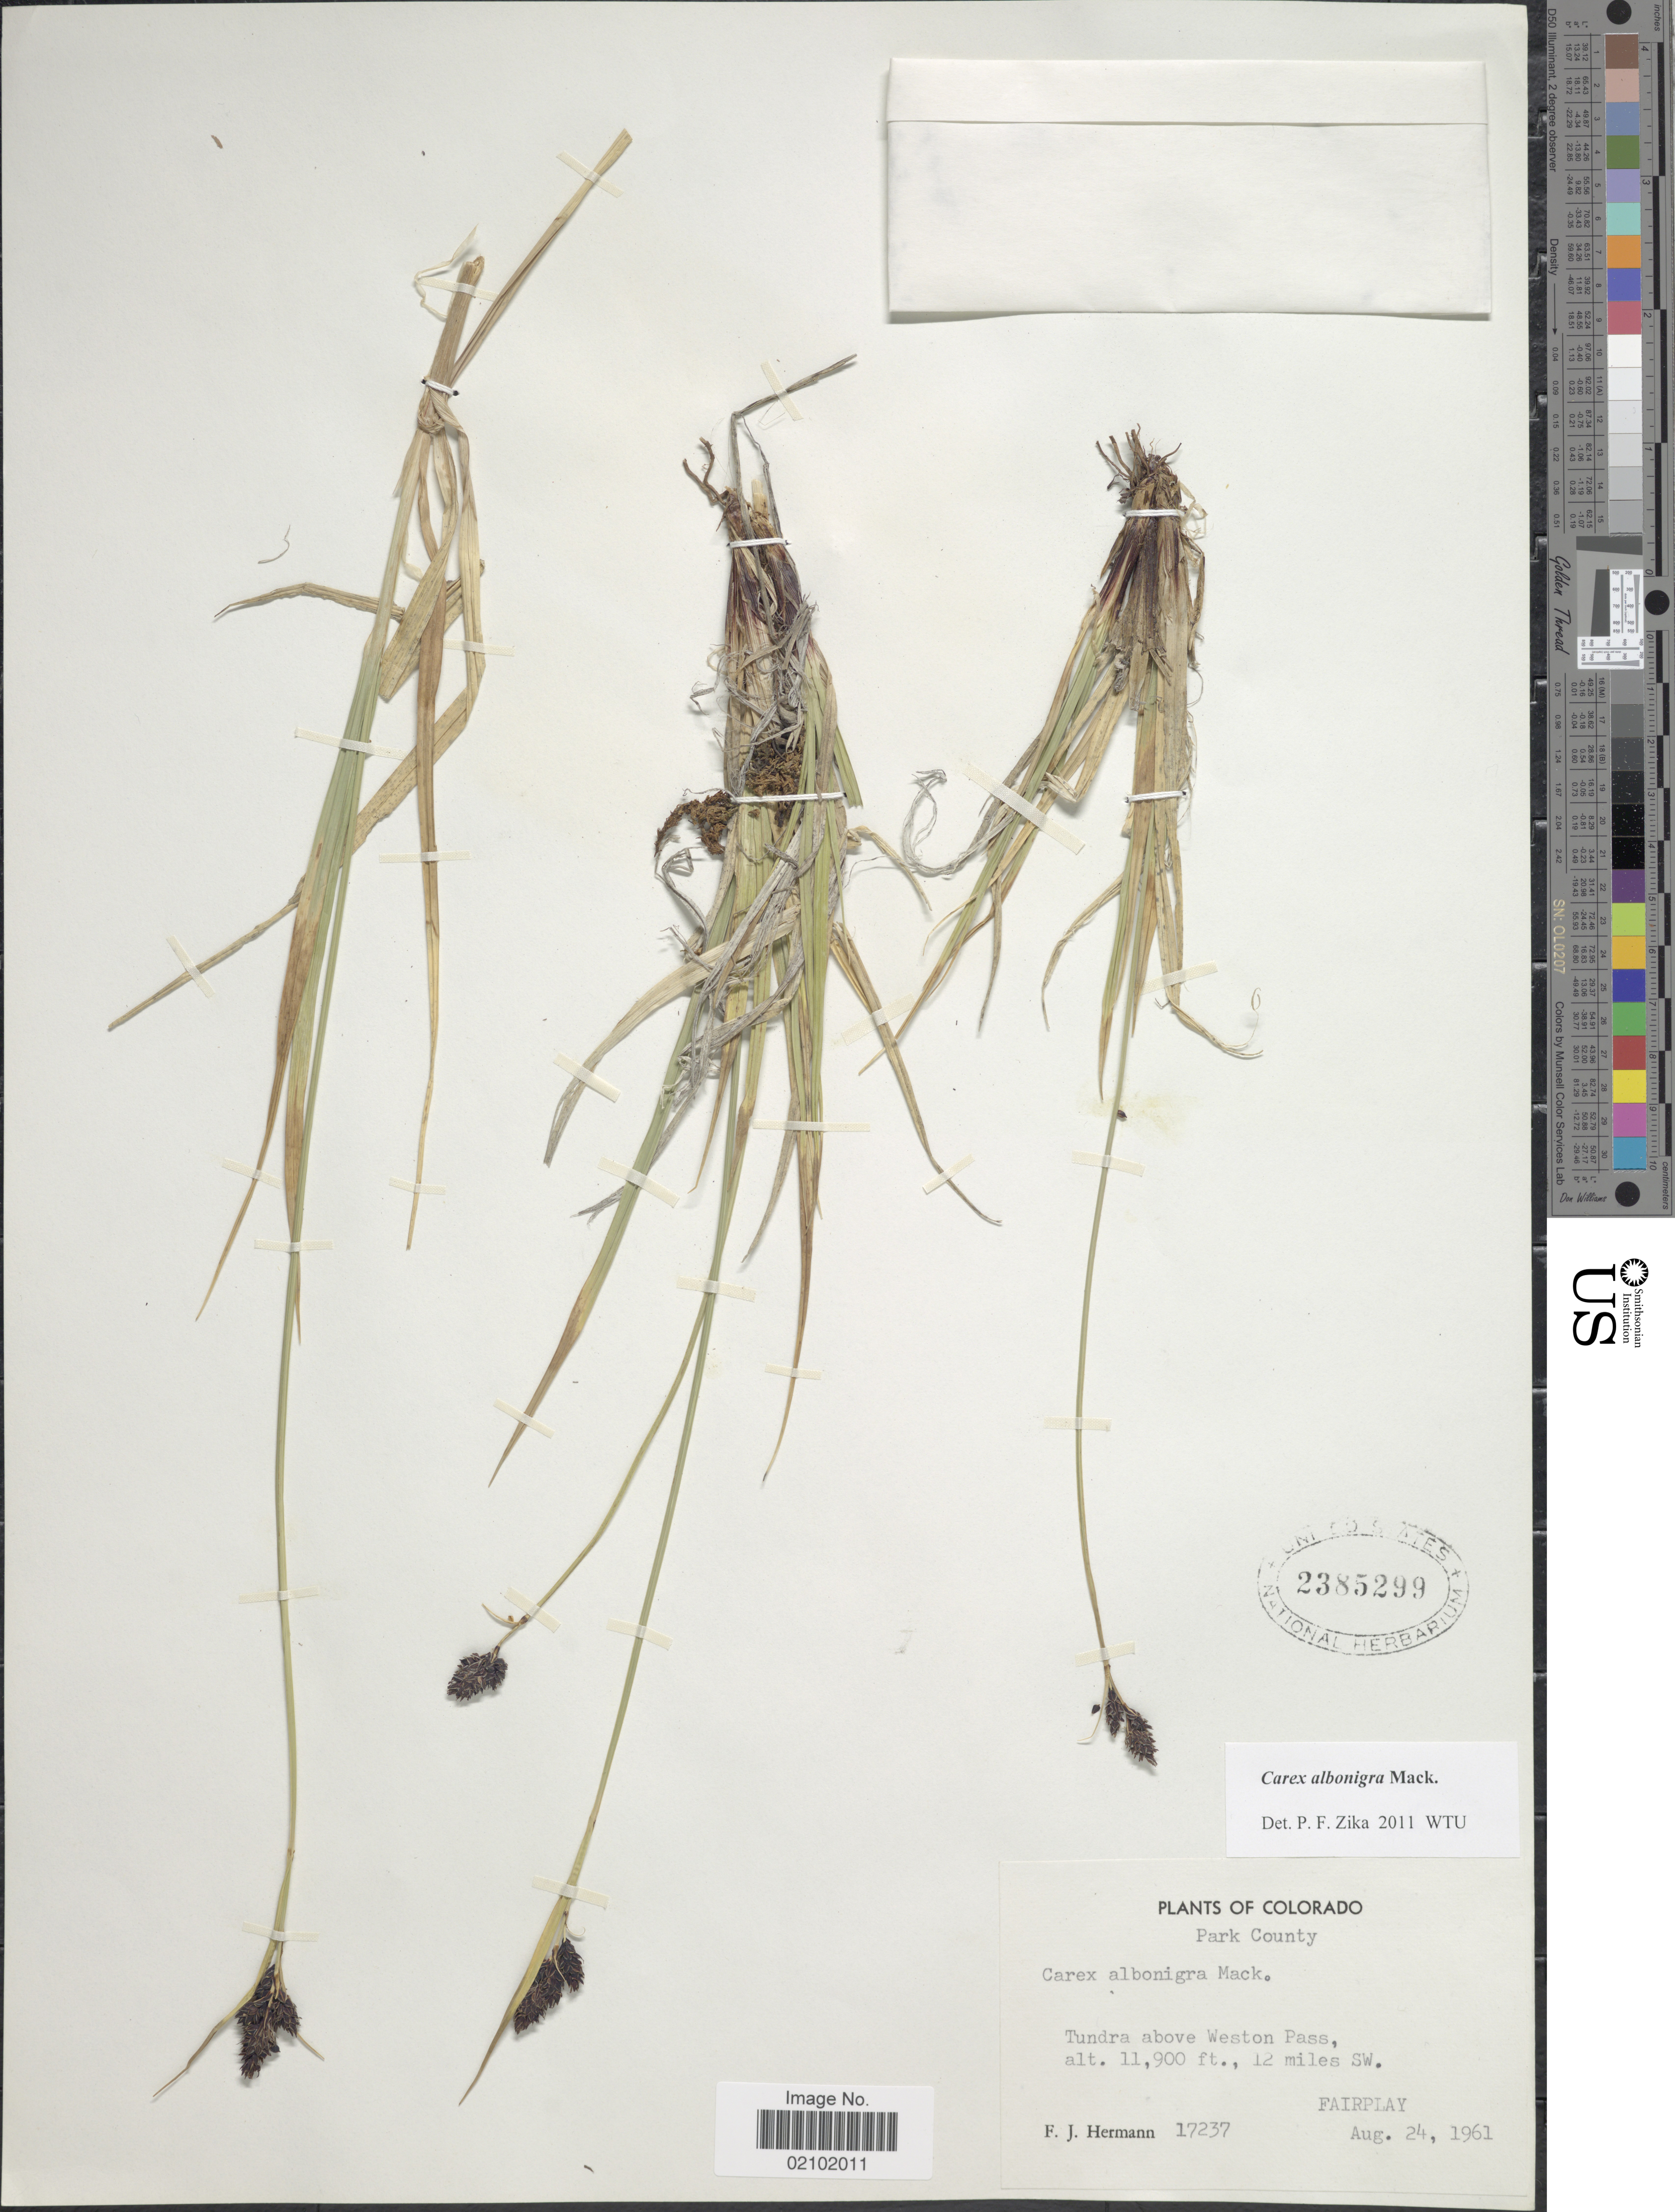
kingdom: Plantae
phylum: Tracheophyta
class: Liliopsida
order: Poales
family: Cyperaceae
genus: Carex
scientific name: Carex albonigra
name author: Mack.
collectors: F. J. Hermann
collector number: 17237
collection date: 1961-08-24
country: United States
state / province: Colorado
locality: Park County. Tundra above Weston Pass. 12 miles SW. Fairplay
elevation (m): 3627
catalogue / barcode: US 2385299